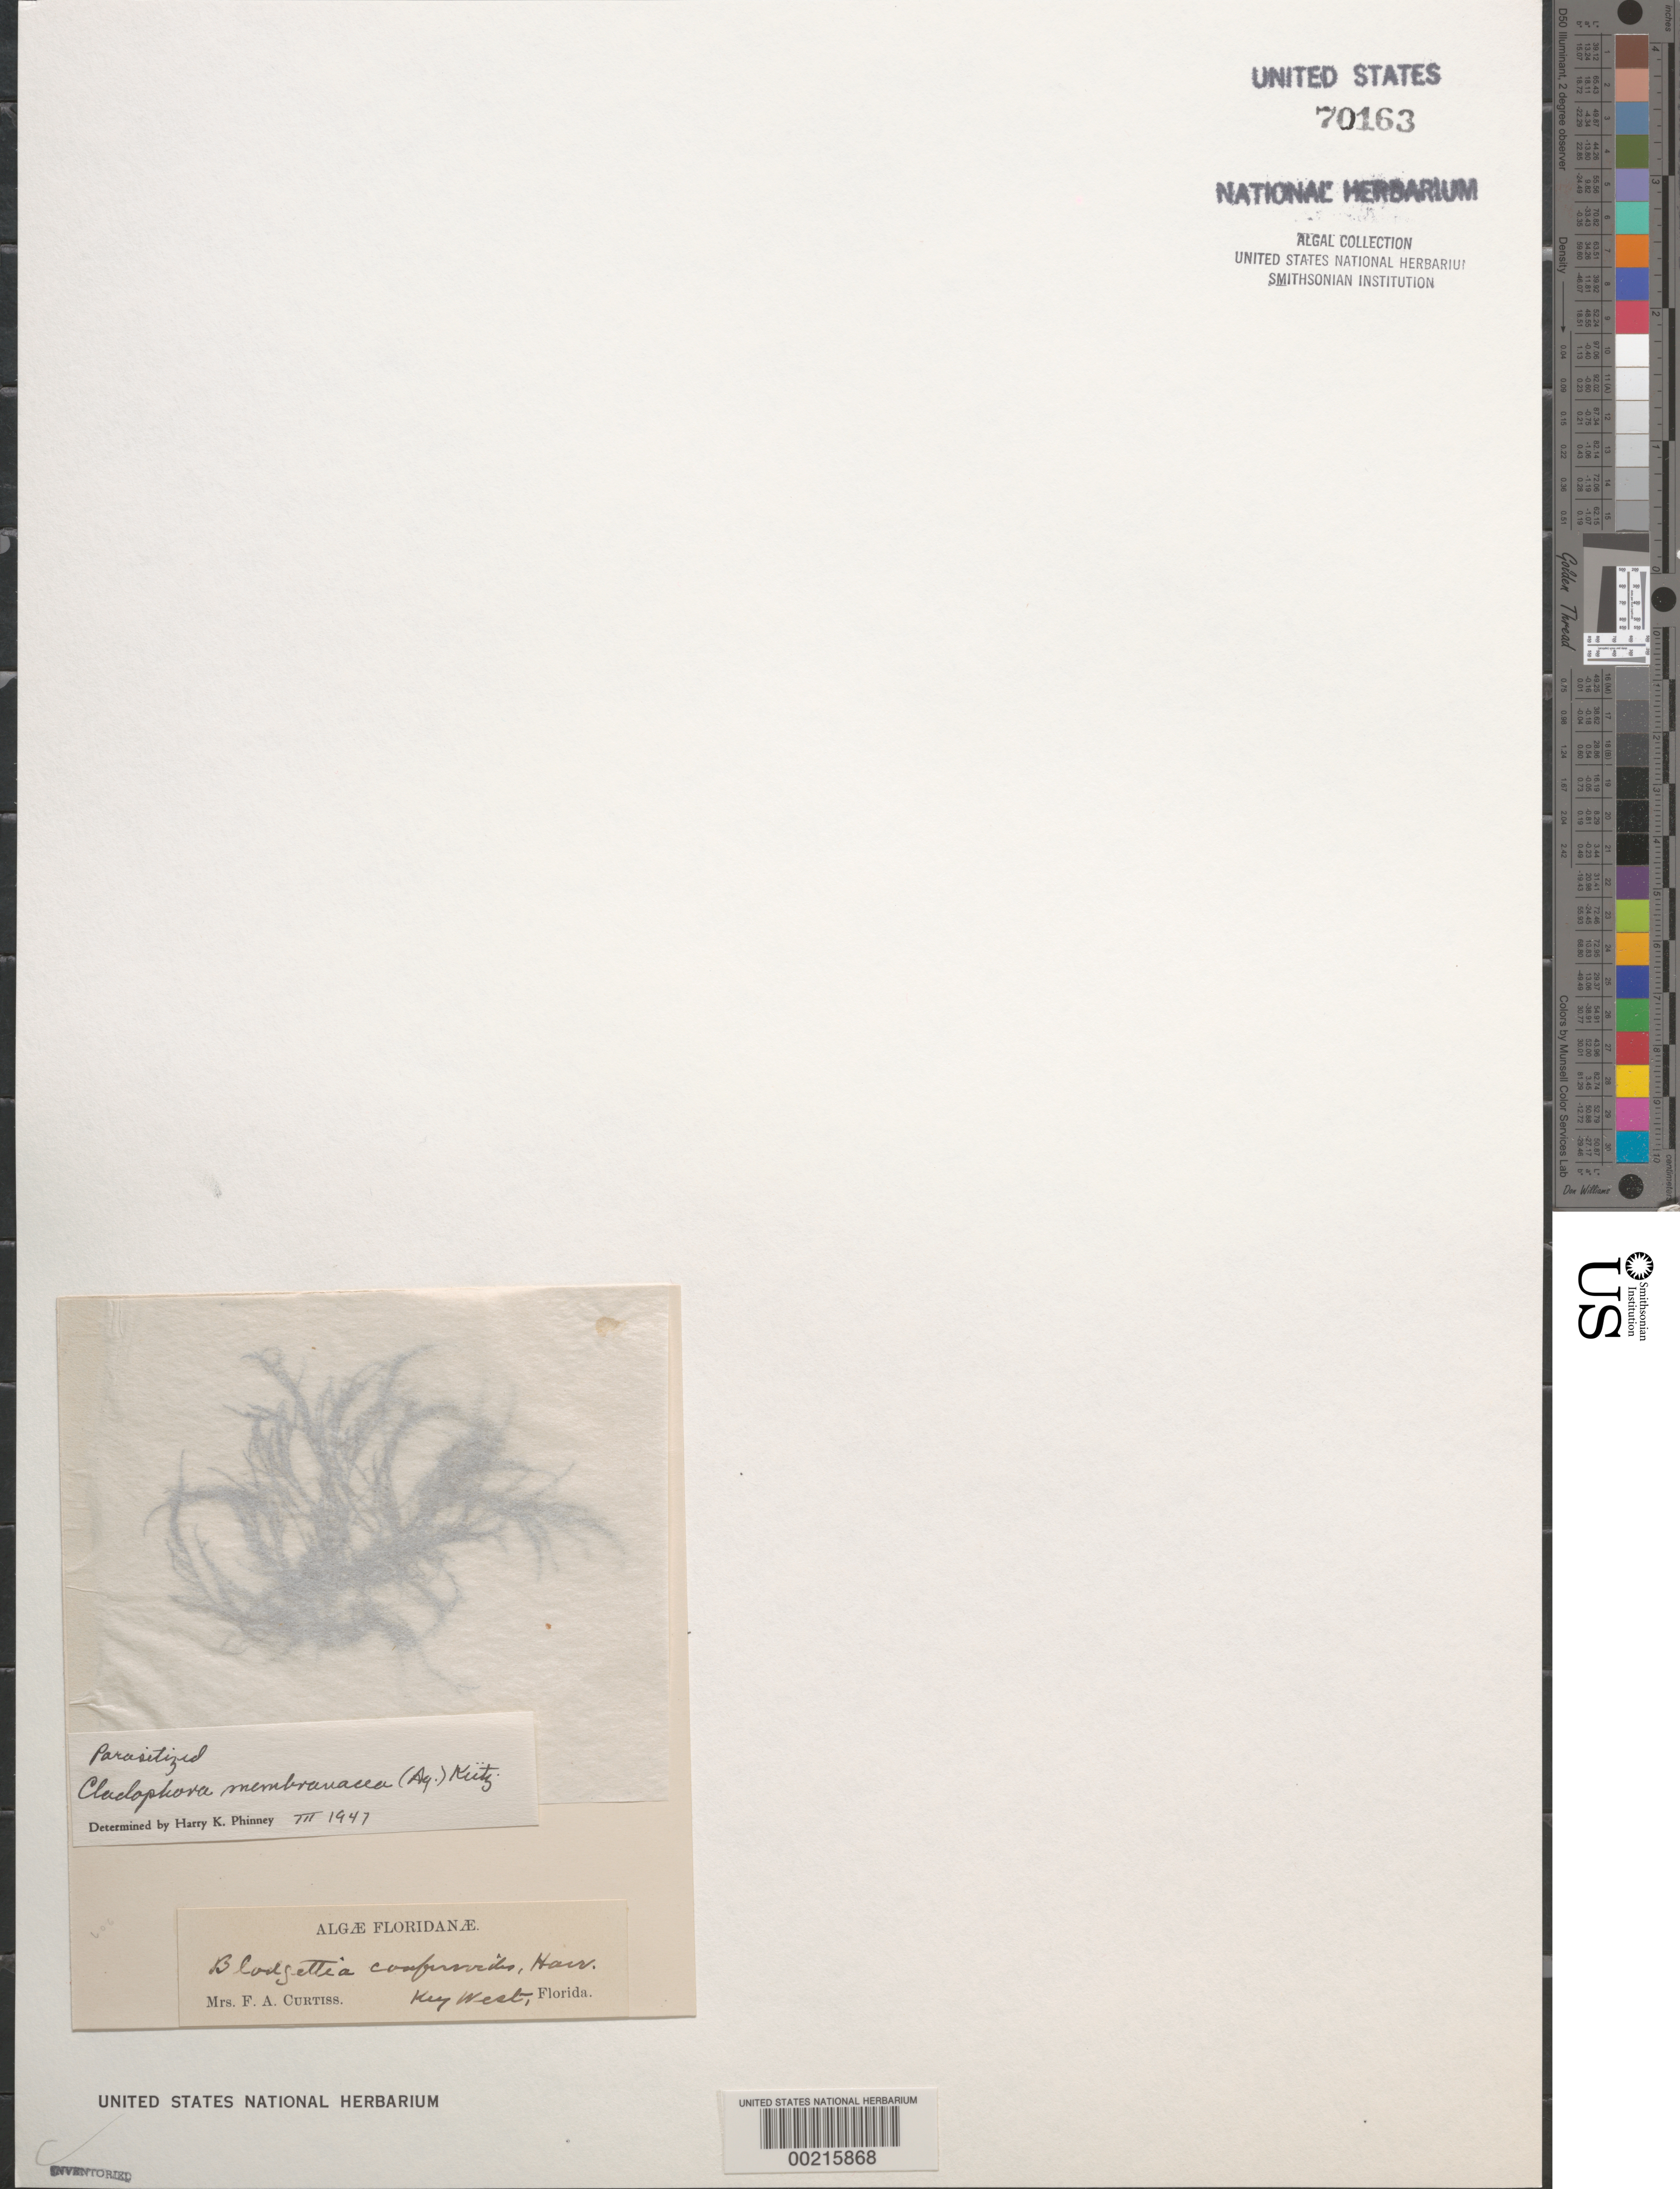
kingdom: Plantae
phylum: Chlorophyta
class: Ulvophyceae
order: Bryopsidales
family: Caulerpaceae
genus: Caulerpa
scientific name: Caulerpa chemnitzia var. vanbossae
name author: (Setch. & N.L. Gardner) Fern.-Garcia & Riosm.-Rod.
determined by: Algae name updating Project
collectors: F. A. Curtiss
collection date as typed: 18--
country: United States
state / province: Florida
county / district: Monroe County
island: Key West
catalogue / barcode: US 70163